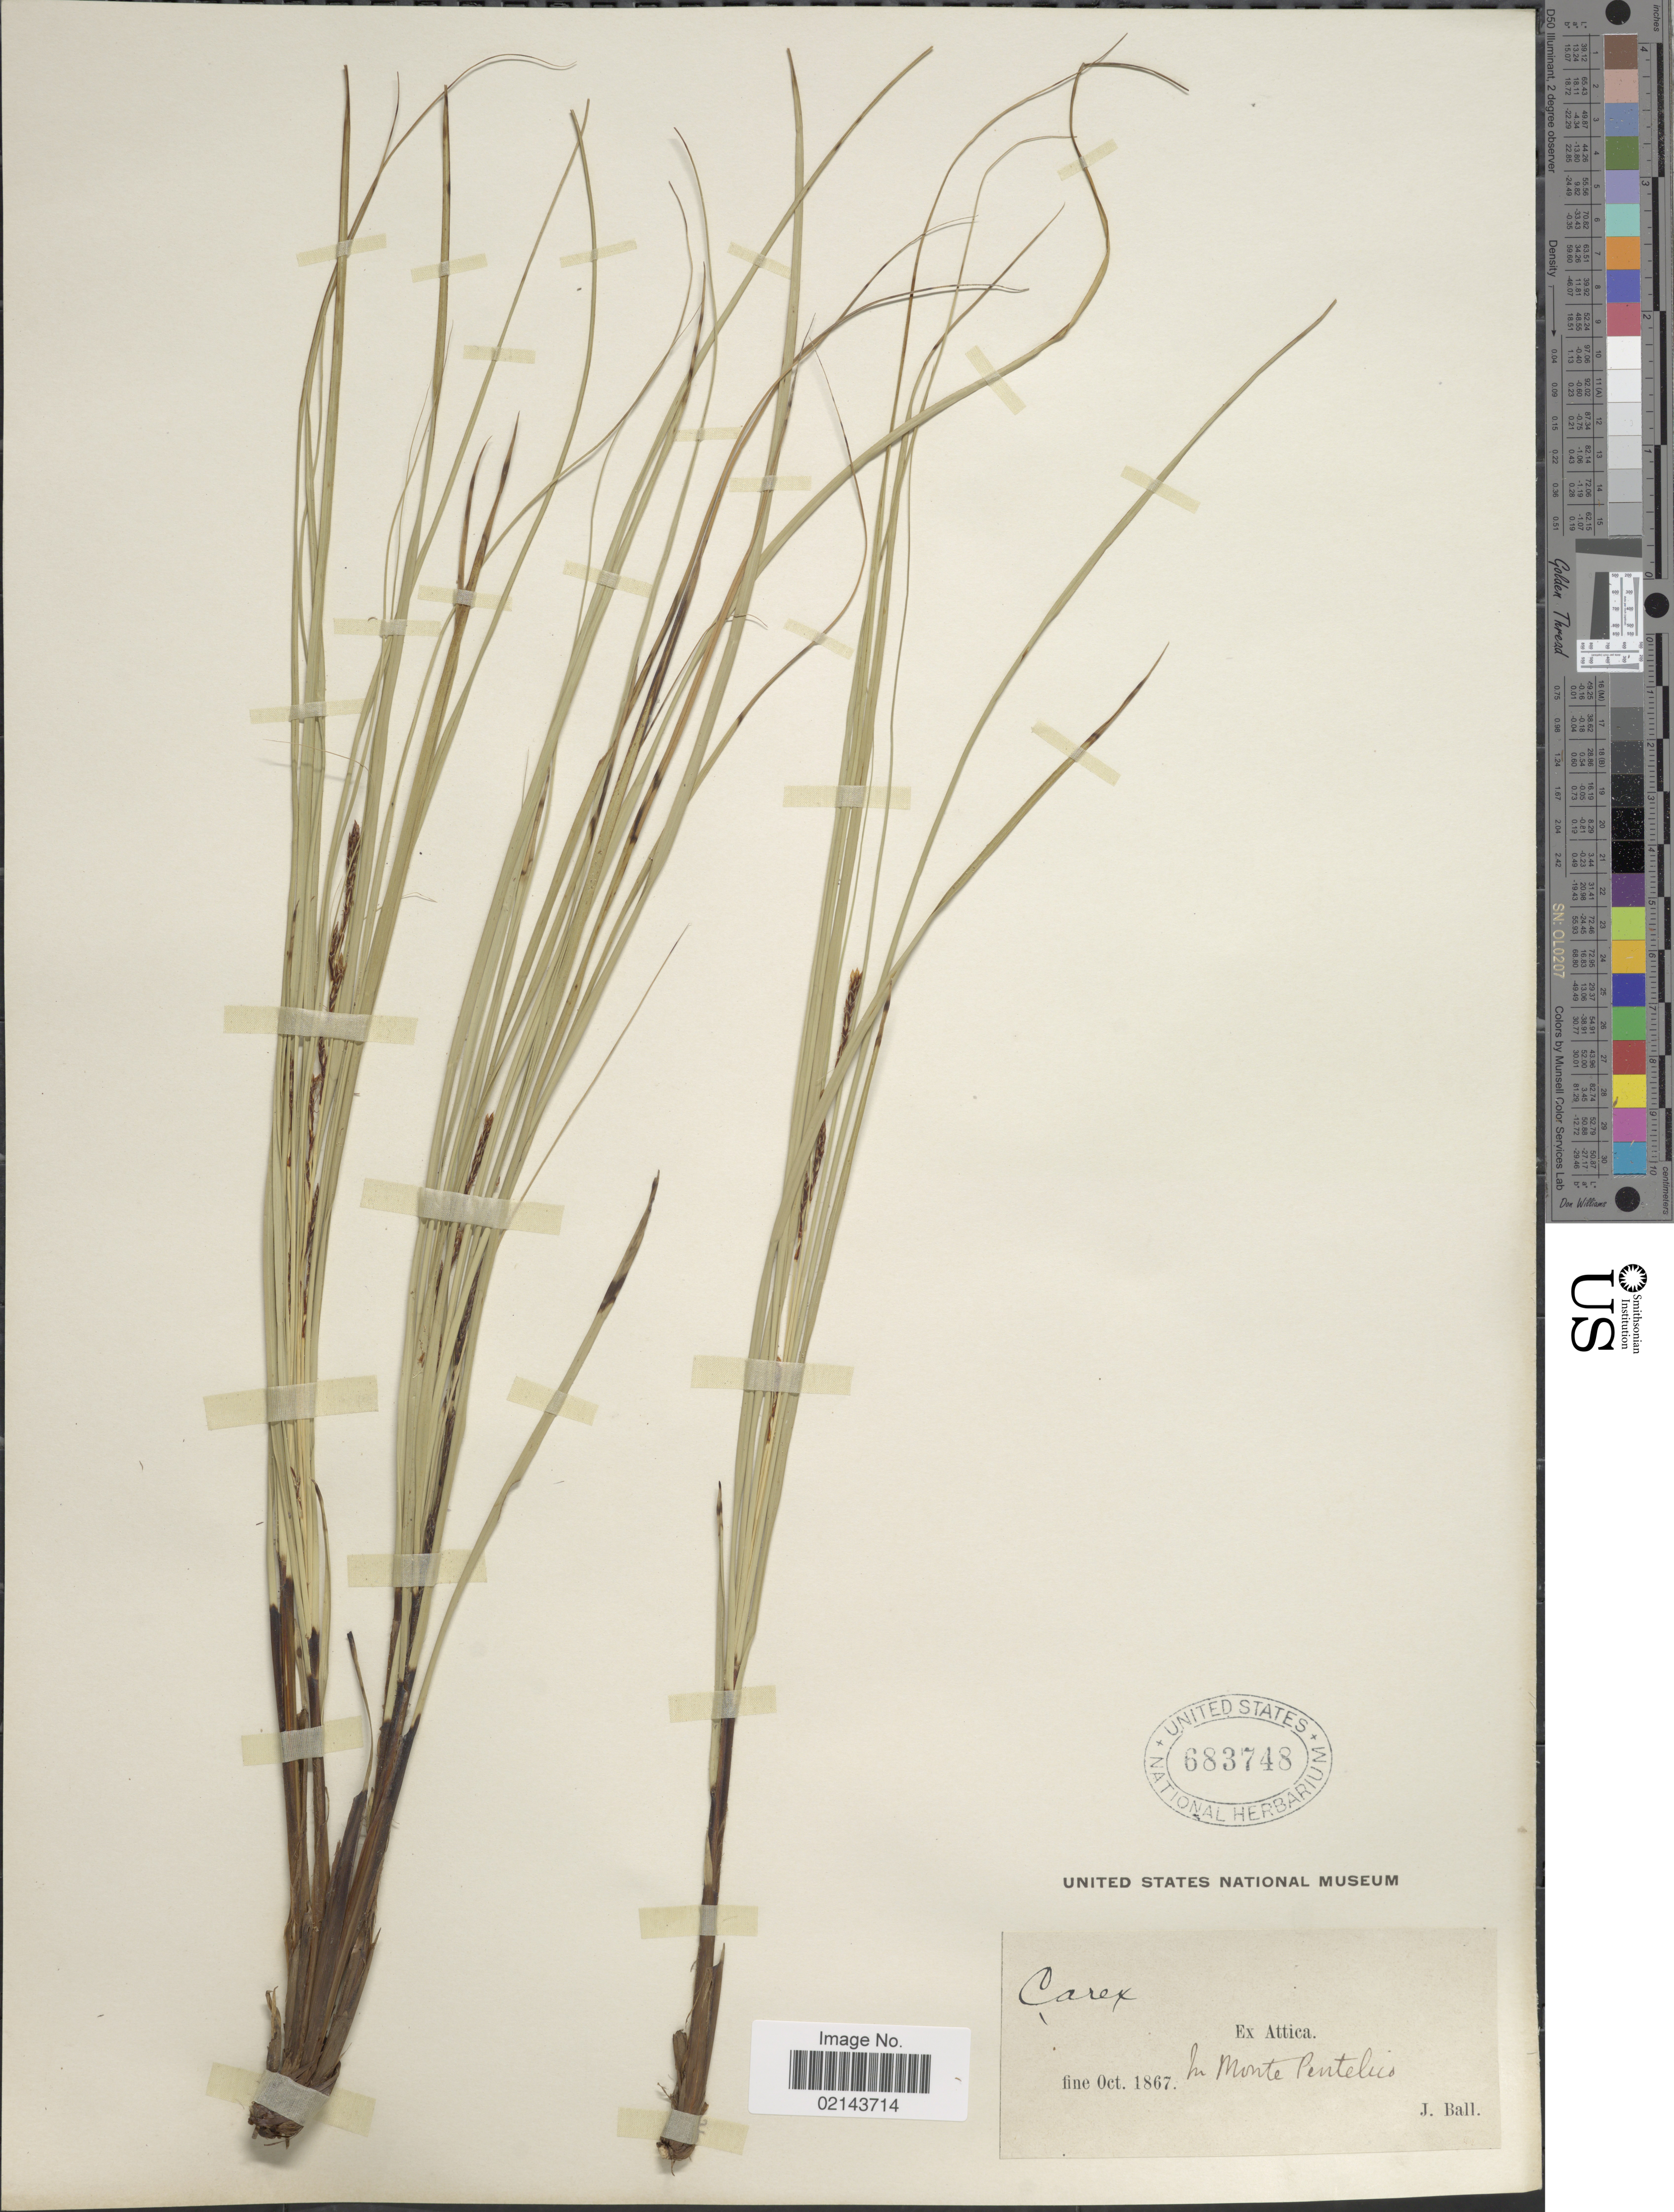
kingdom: Plantae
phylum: Tracheophyta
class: Liliopsida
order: Poales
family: Cyperaceae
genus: Carex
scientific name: Carex illegitima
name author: Ces.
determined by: Strong, Mark T., (BOT), Smithsonian Institution - National Museum of Natural History (UNITED STATES)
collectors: J. Ball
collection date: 1867-10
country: Greece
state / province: Attica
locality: In monte Pentelico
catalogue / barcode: US 683748